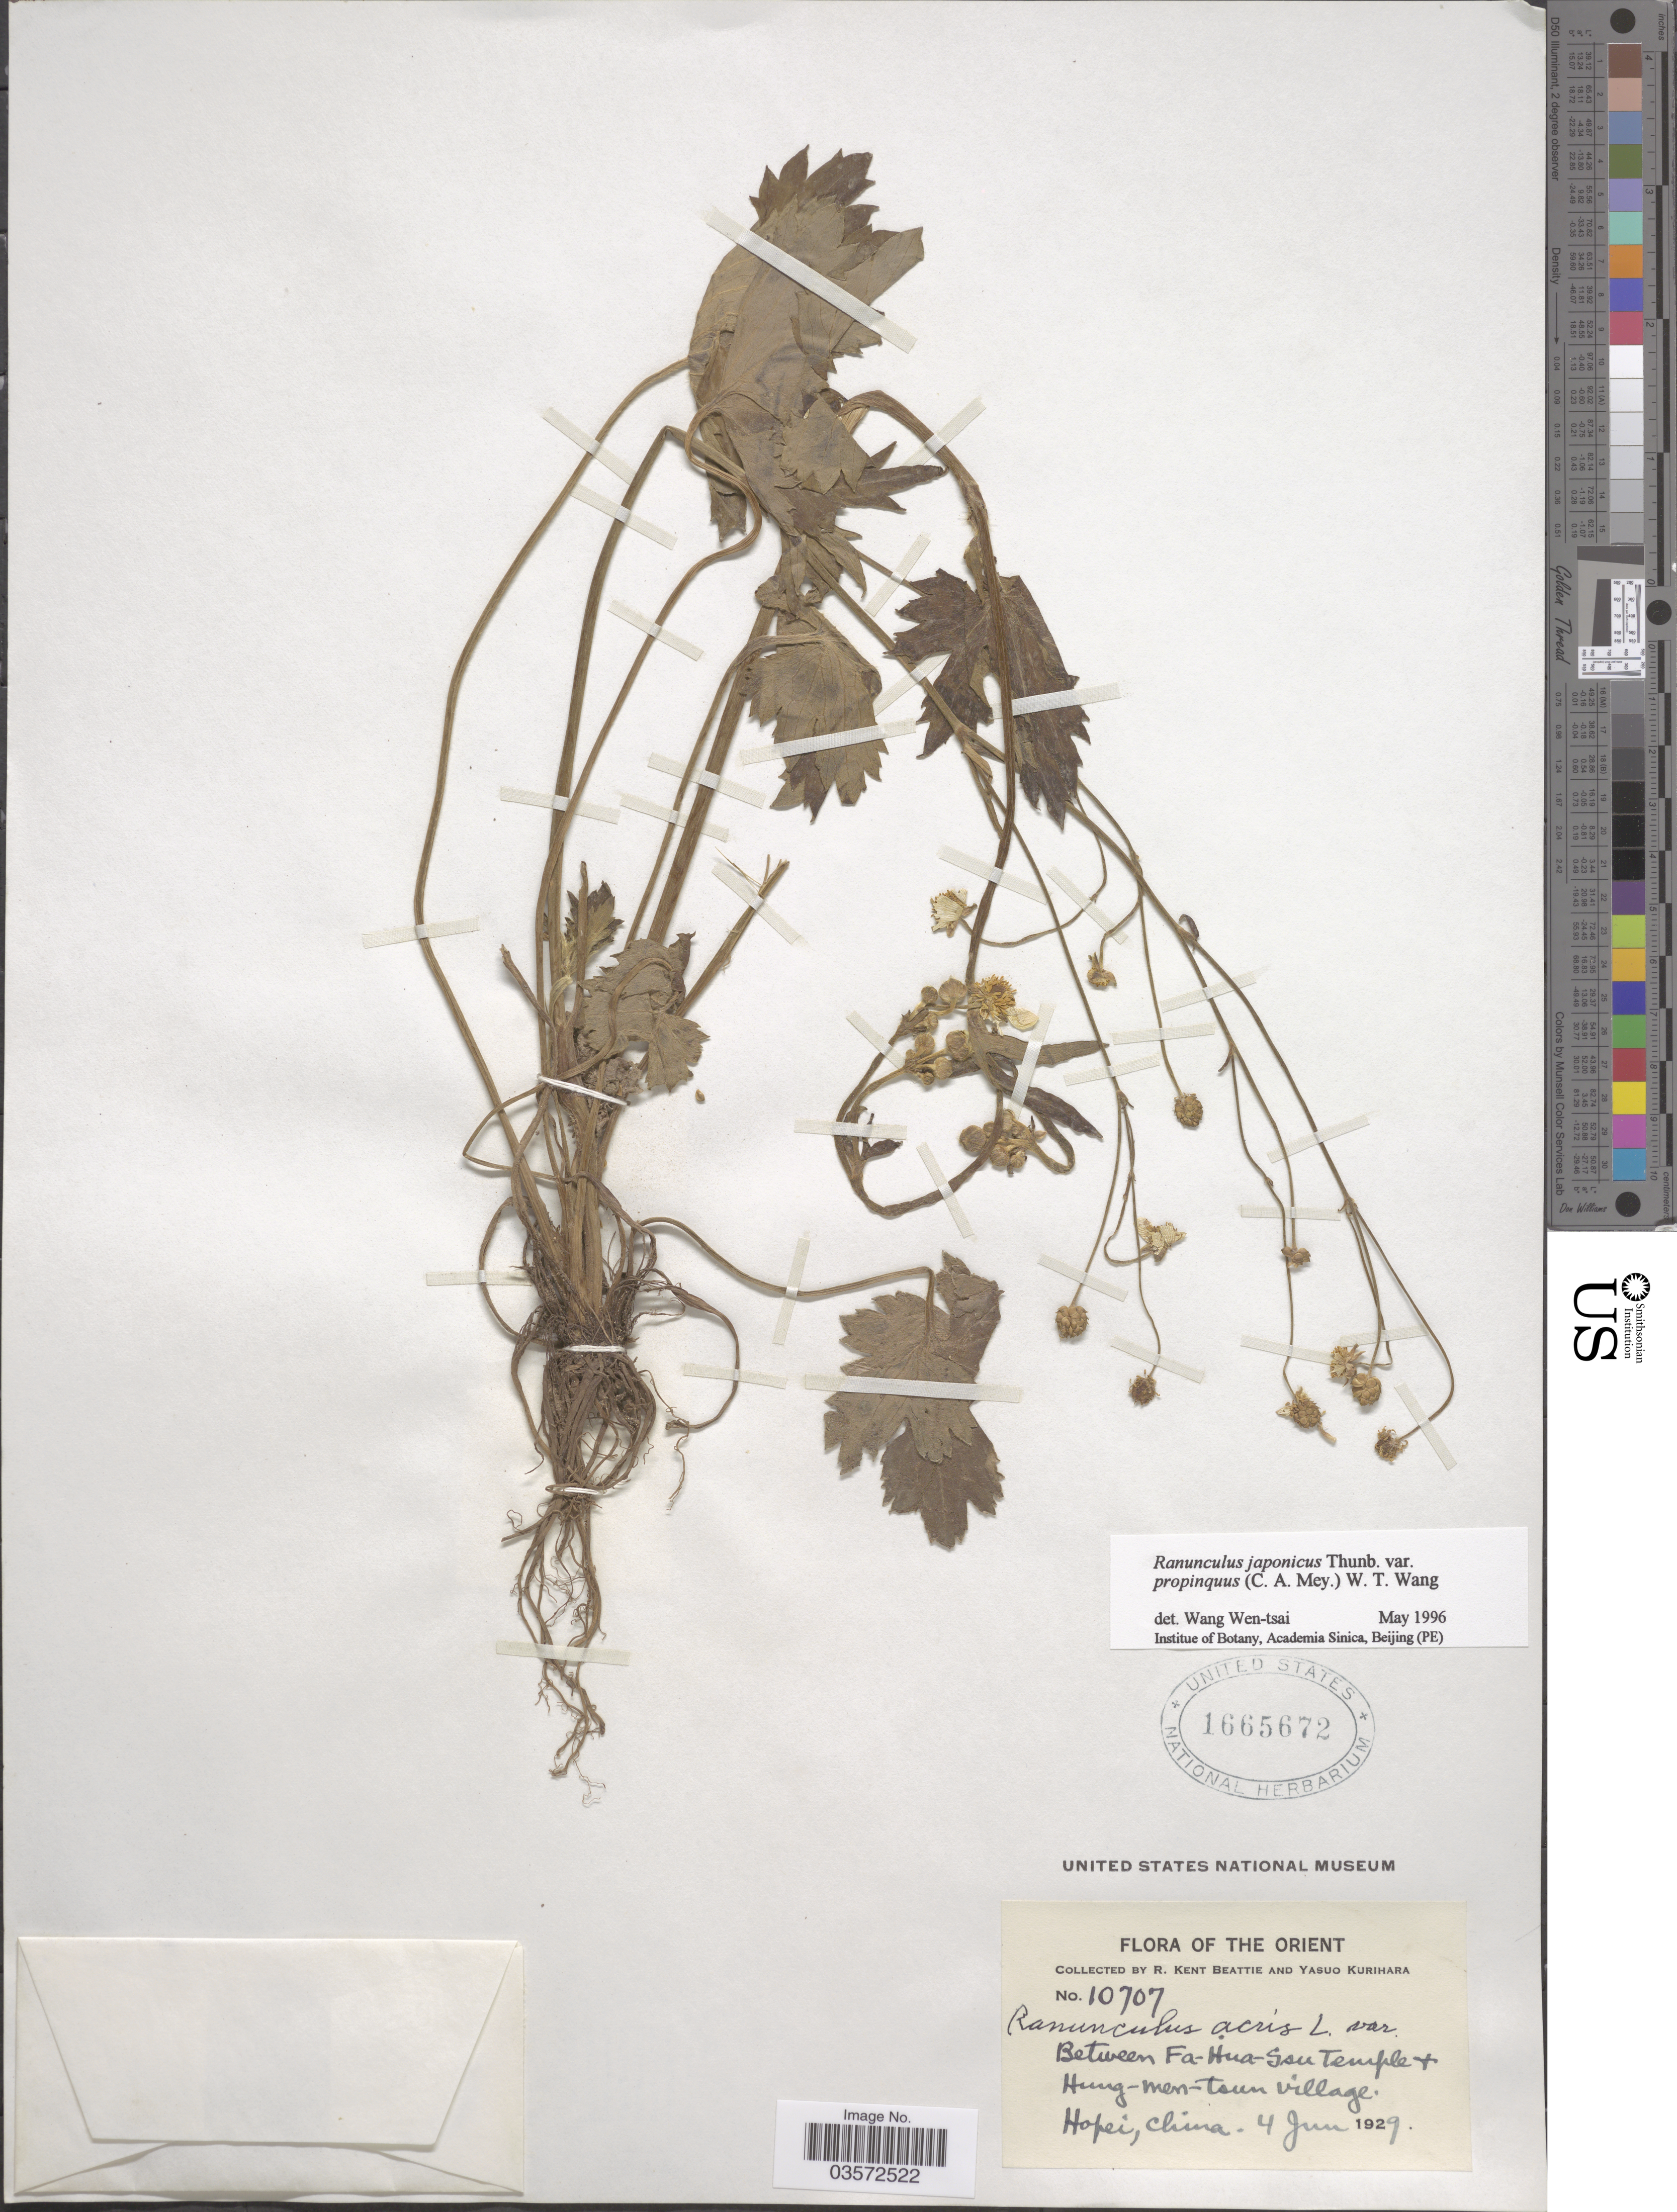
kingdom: Plantae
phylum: Tracheophyta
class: Magnoliopsida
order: Ranunculales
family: Ranunculaceae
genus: Ranunculus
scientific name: Ranunculus japonicus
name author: Thunb.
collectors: R. K. Beattie & Y. Kurihara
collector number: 10707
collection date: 1929-06-04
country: China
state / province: Hebei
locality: The Orient. Between Fa-Hua-Ssu Temple & Hung-men-tsun village. Hopei.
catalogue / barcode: US 1665672